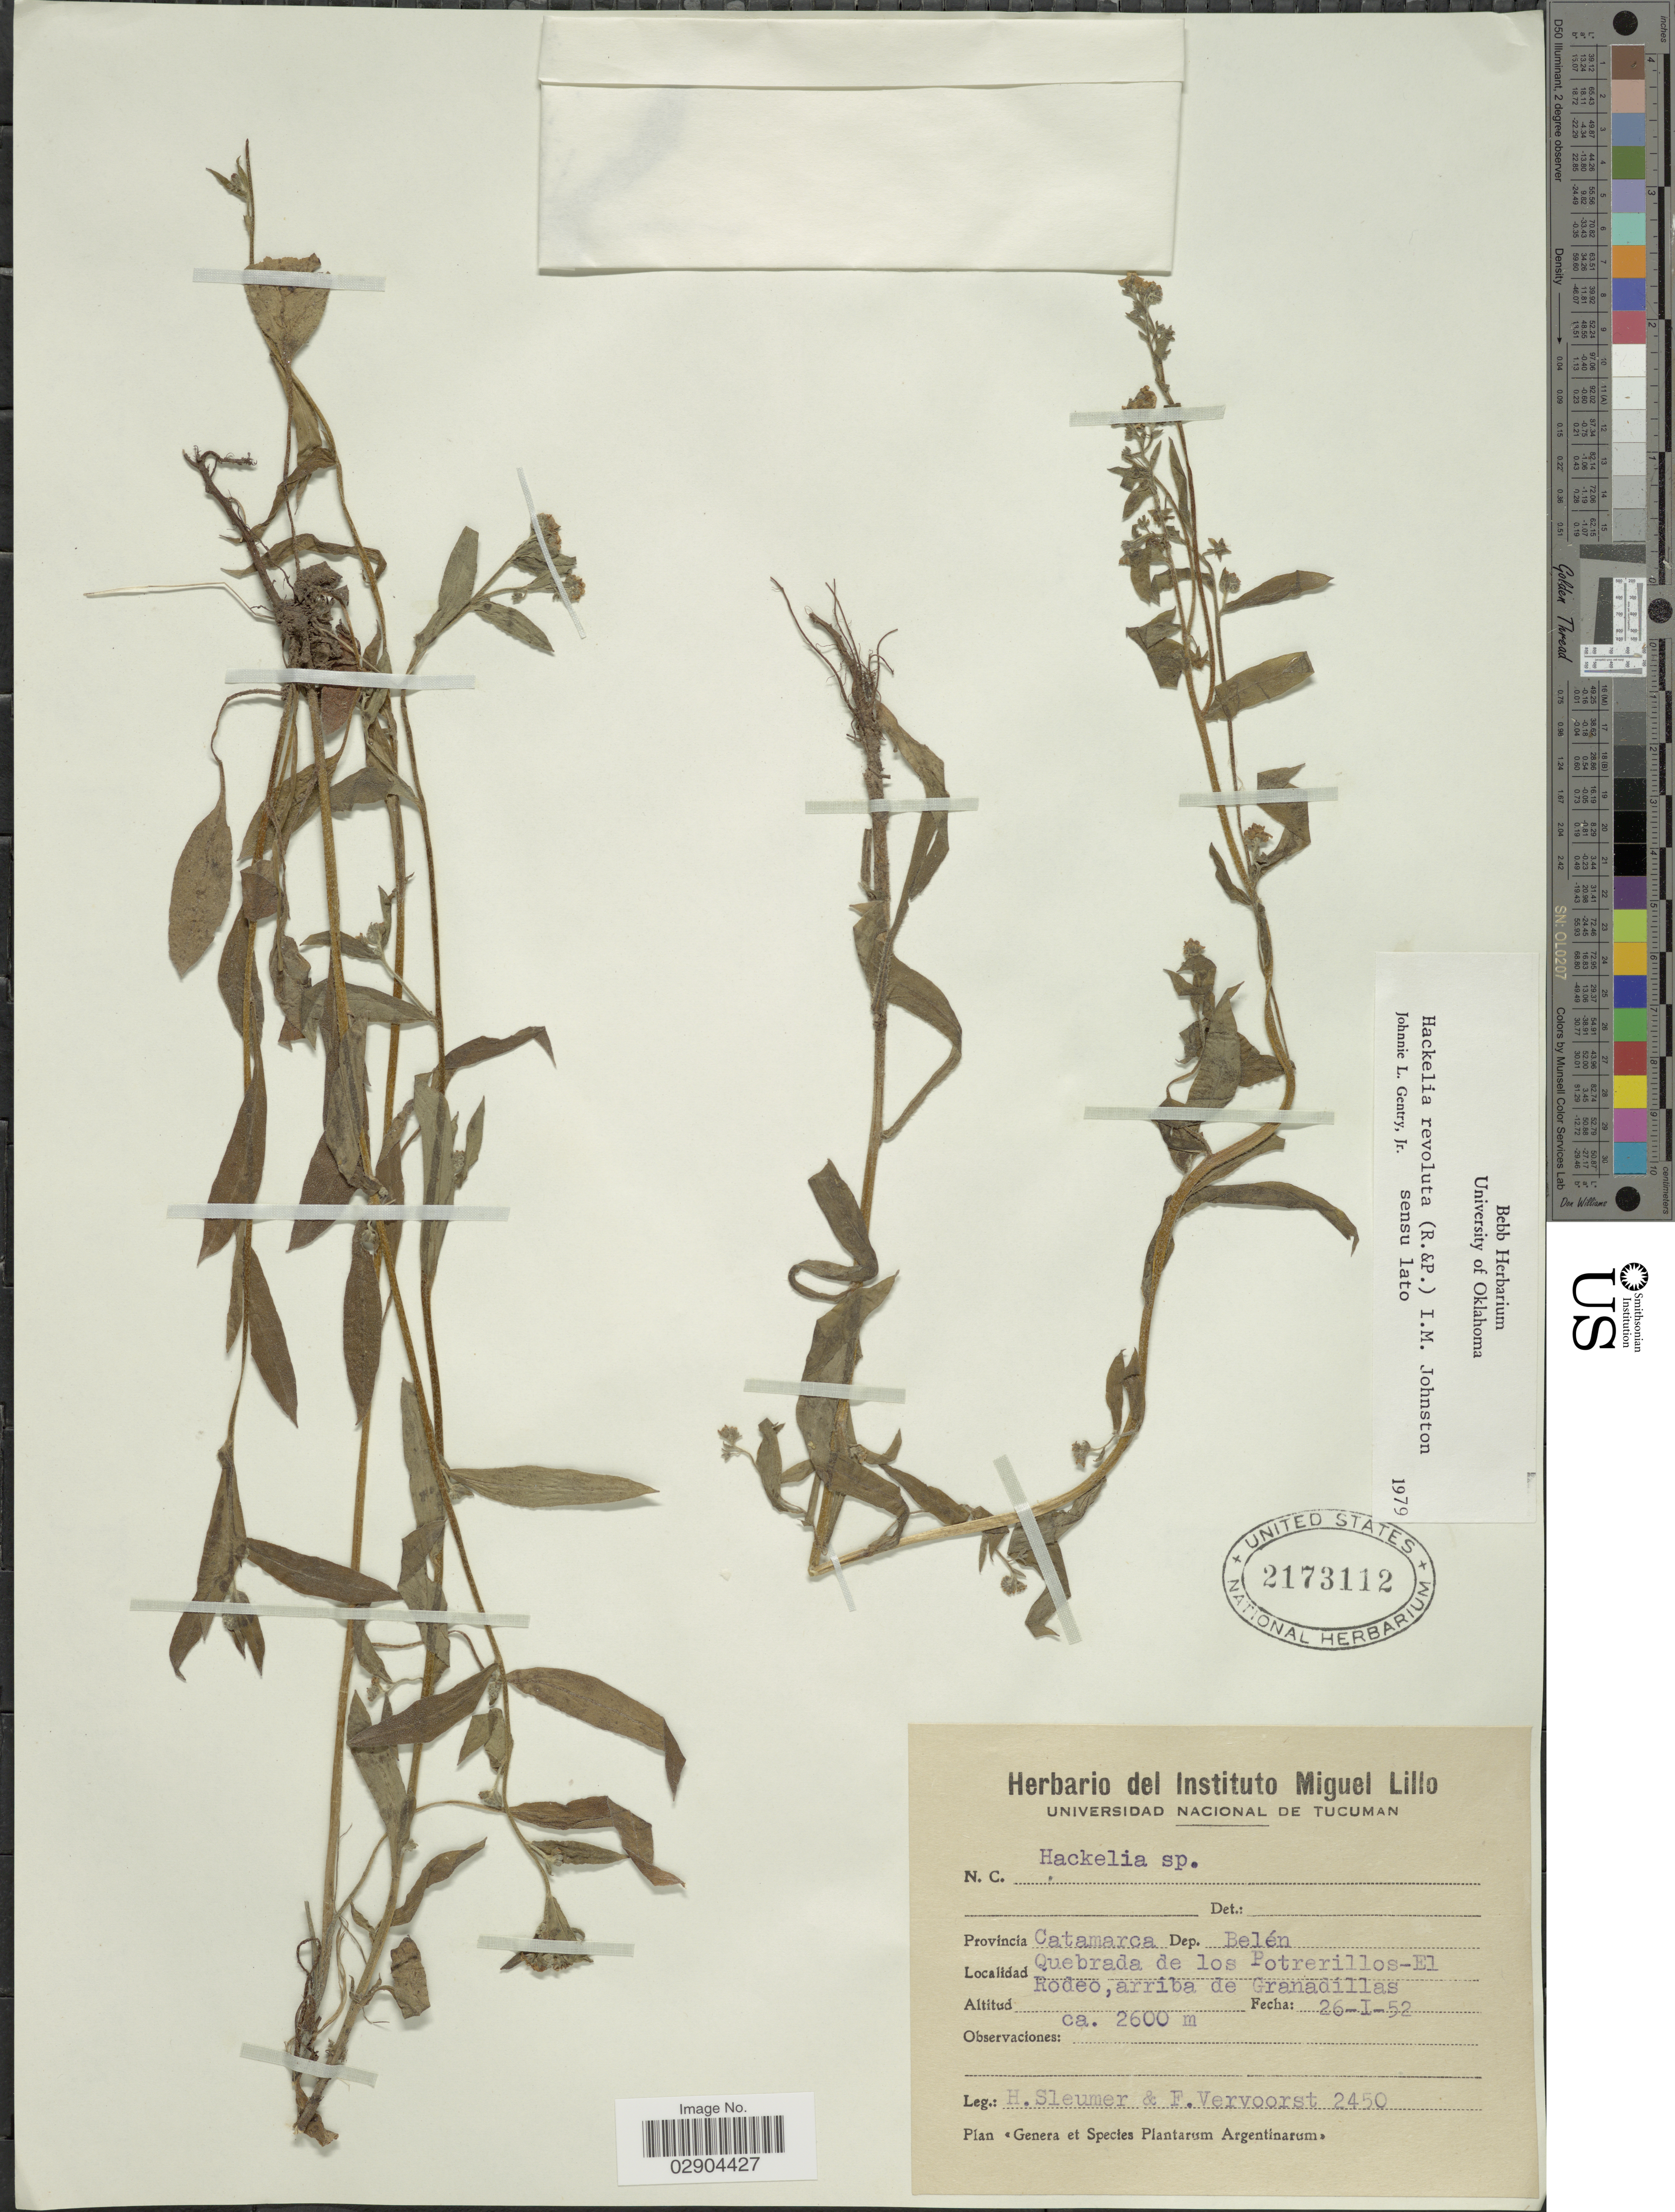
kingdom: Plantae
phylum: Tracheophyta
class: Magnoliopsida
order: Boraginales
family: Boraginaceae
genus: Hackelia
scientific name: Hackelia revoluta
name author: (Ruiz & Pav.) I.M. Johnst.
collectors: H. O. Sleumer & F. Vervoorst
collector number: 2450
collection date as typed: Transcribed d/m/y: 26/1/52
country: Argentina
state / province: Catamarca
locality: Provincia de Catamarca. Deo. Belén. Quebrada de los Potrerillos- El Rodeo, arriba de Granadillas.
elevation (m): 2600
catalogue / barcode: US 2173112